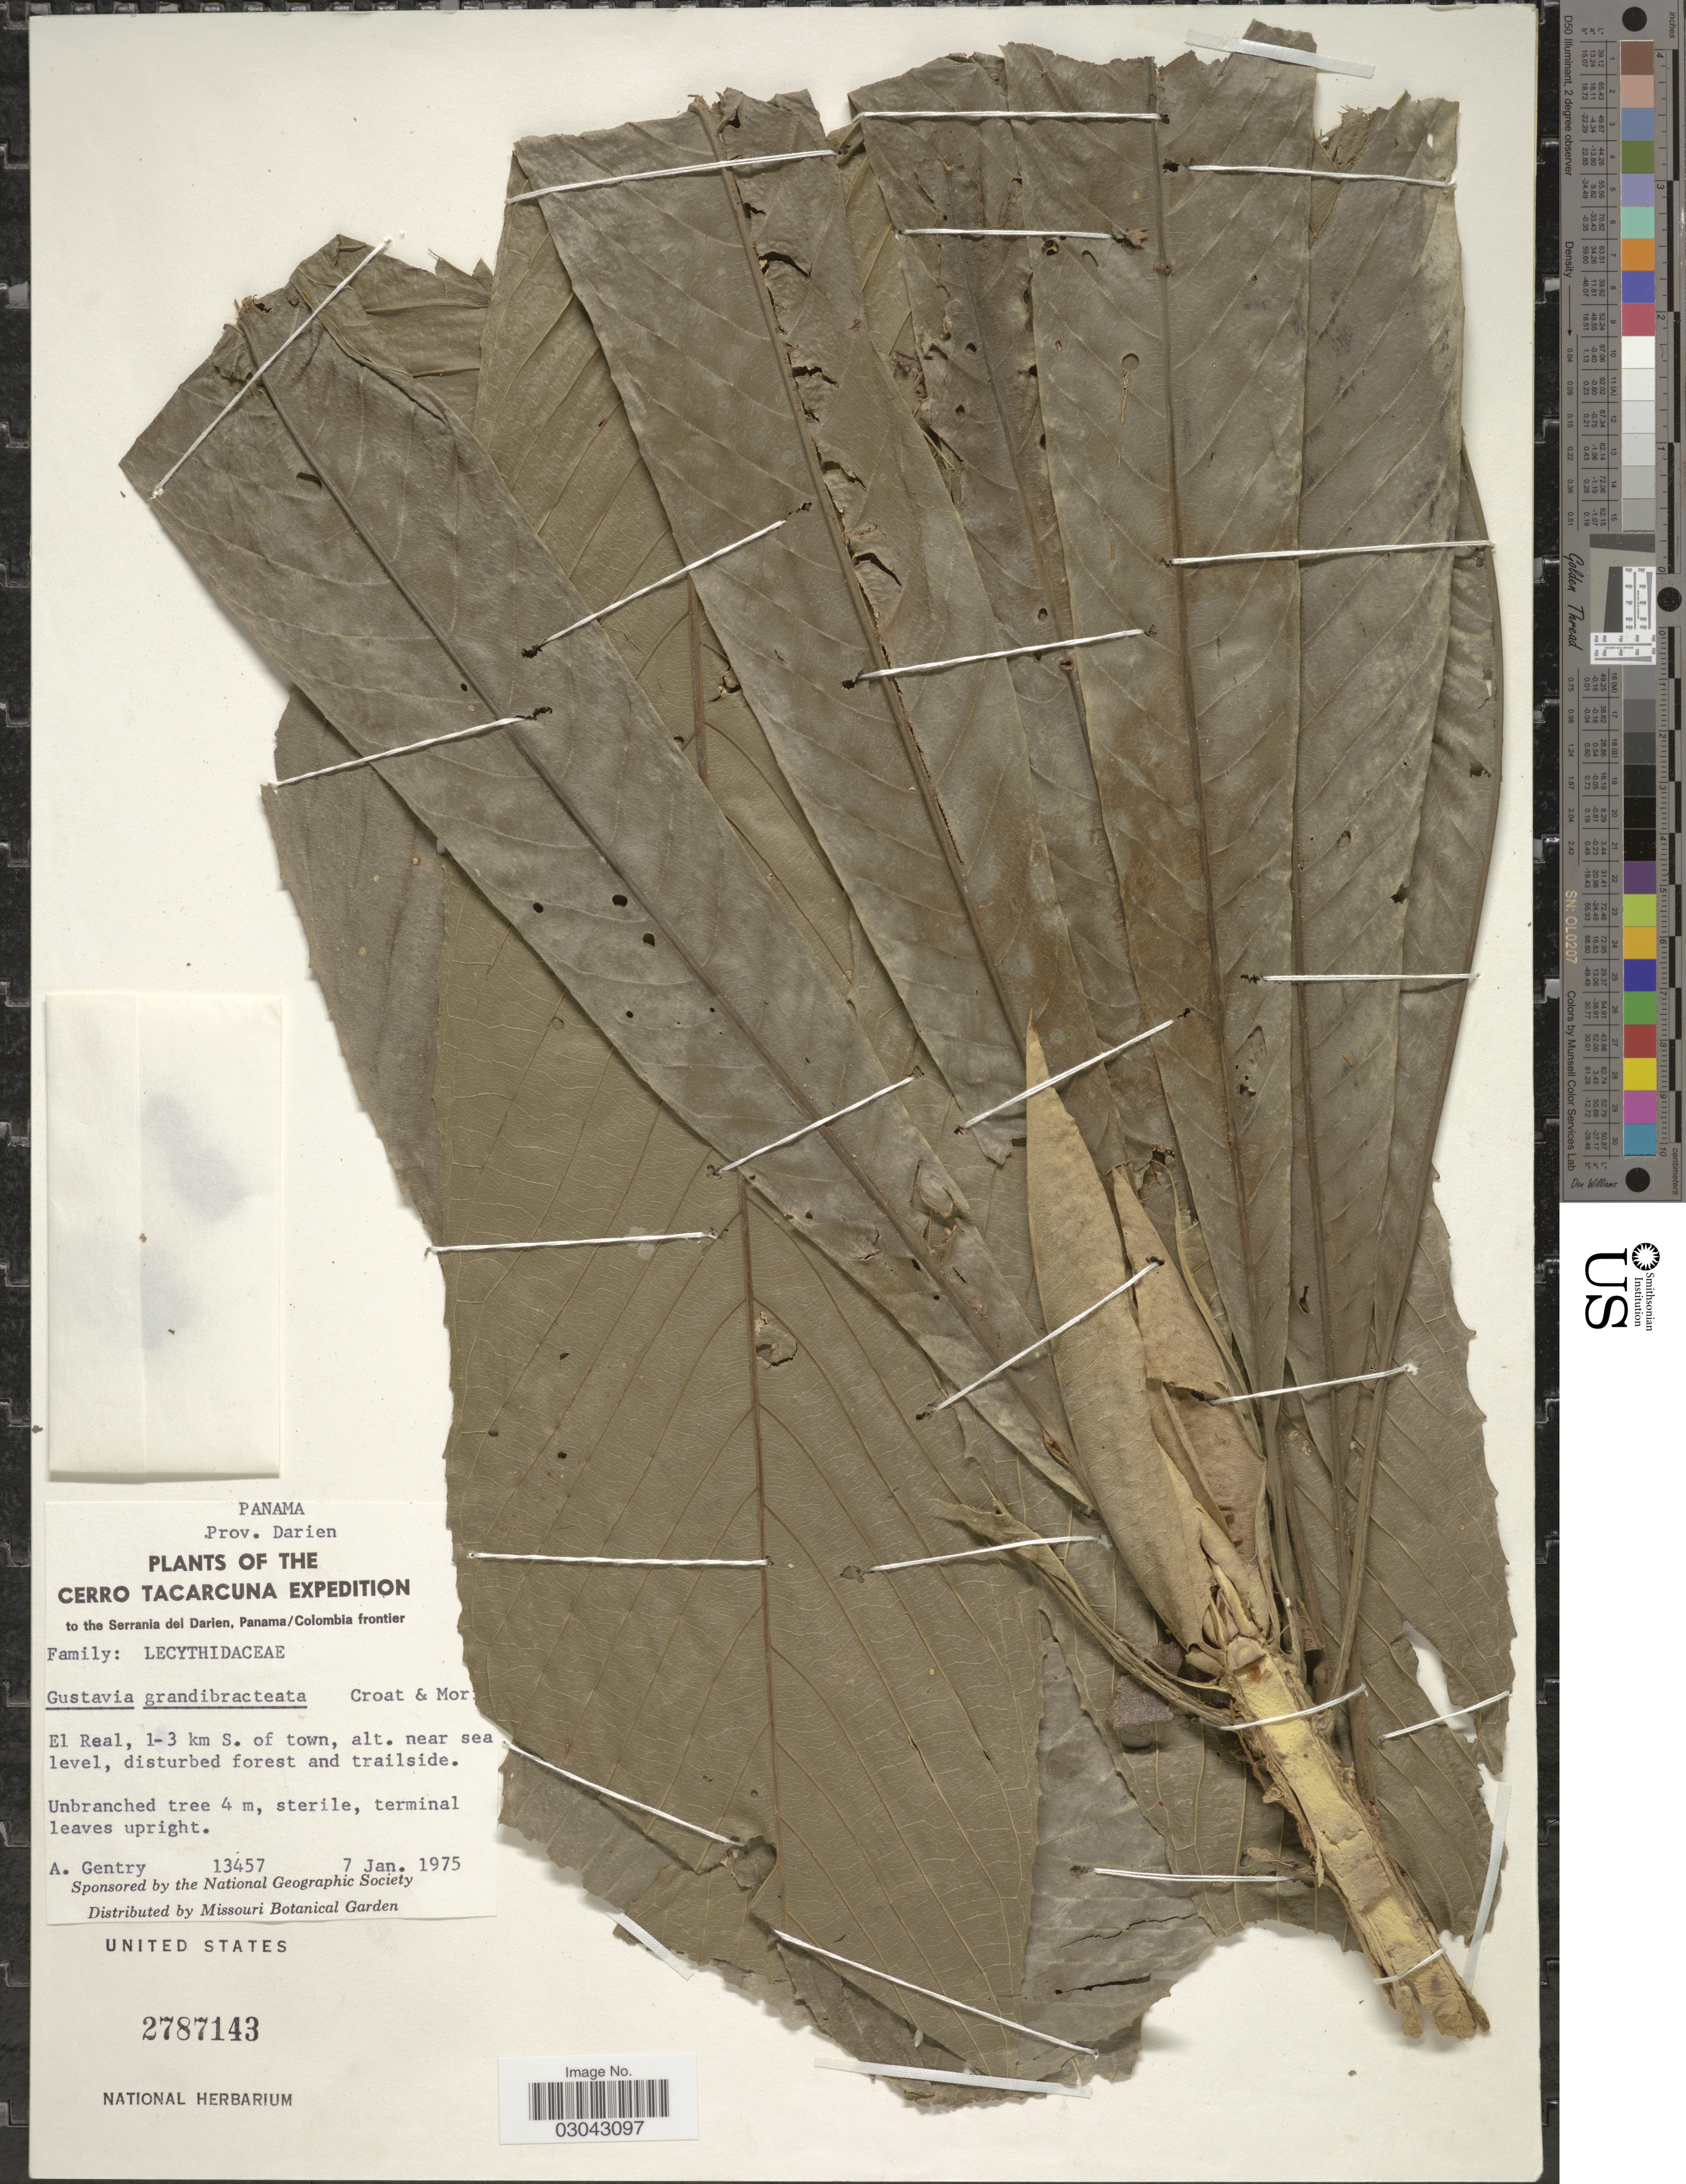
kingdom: Plantae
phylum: Tracheophyta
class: Magnoliopsida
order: Ericales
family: Lecythidaceae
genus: Gustavia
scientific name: Gustavia grandibracteata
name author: Croat & S.A. Mori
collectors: A. H. Gentry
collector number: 13457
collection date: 1975-01-07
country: Panama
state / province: Darién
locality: Prov. Darien, Cerro Tacarcuna to the Serrania del Darien, Panama/Colombia frontier, El Real, 1-3 km S. of town.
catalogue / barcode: US 2787143